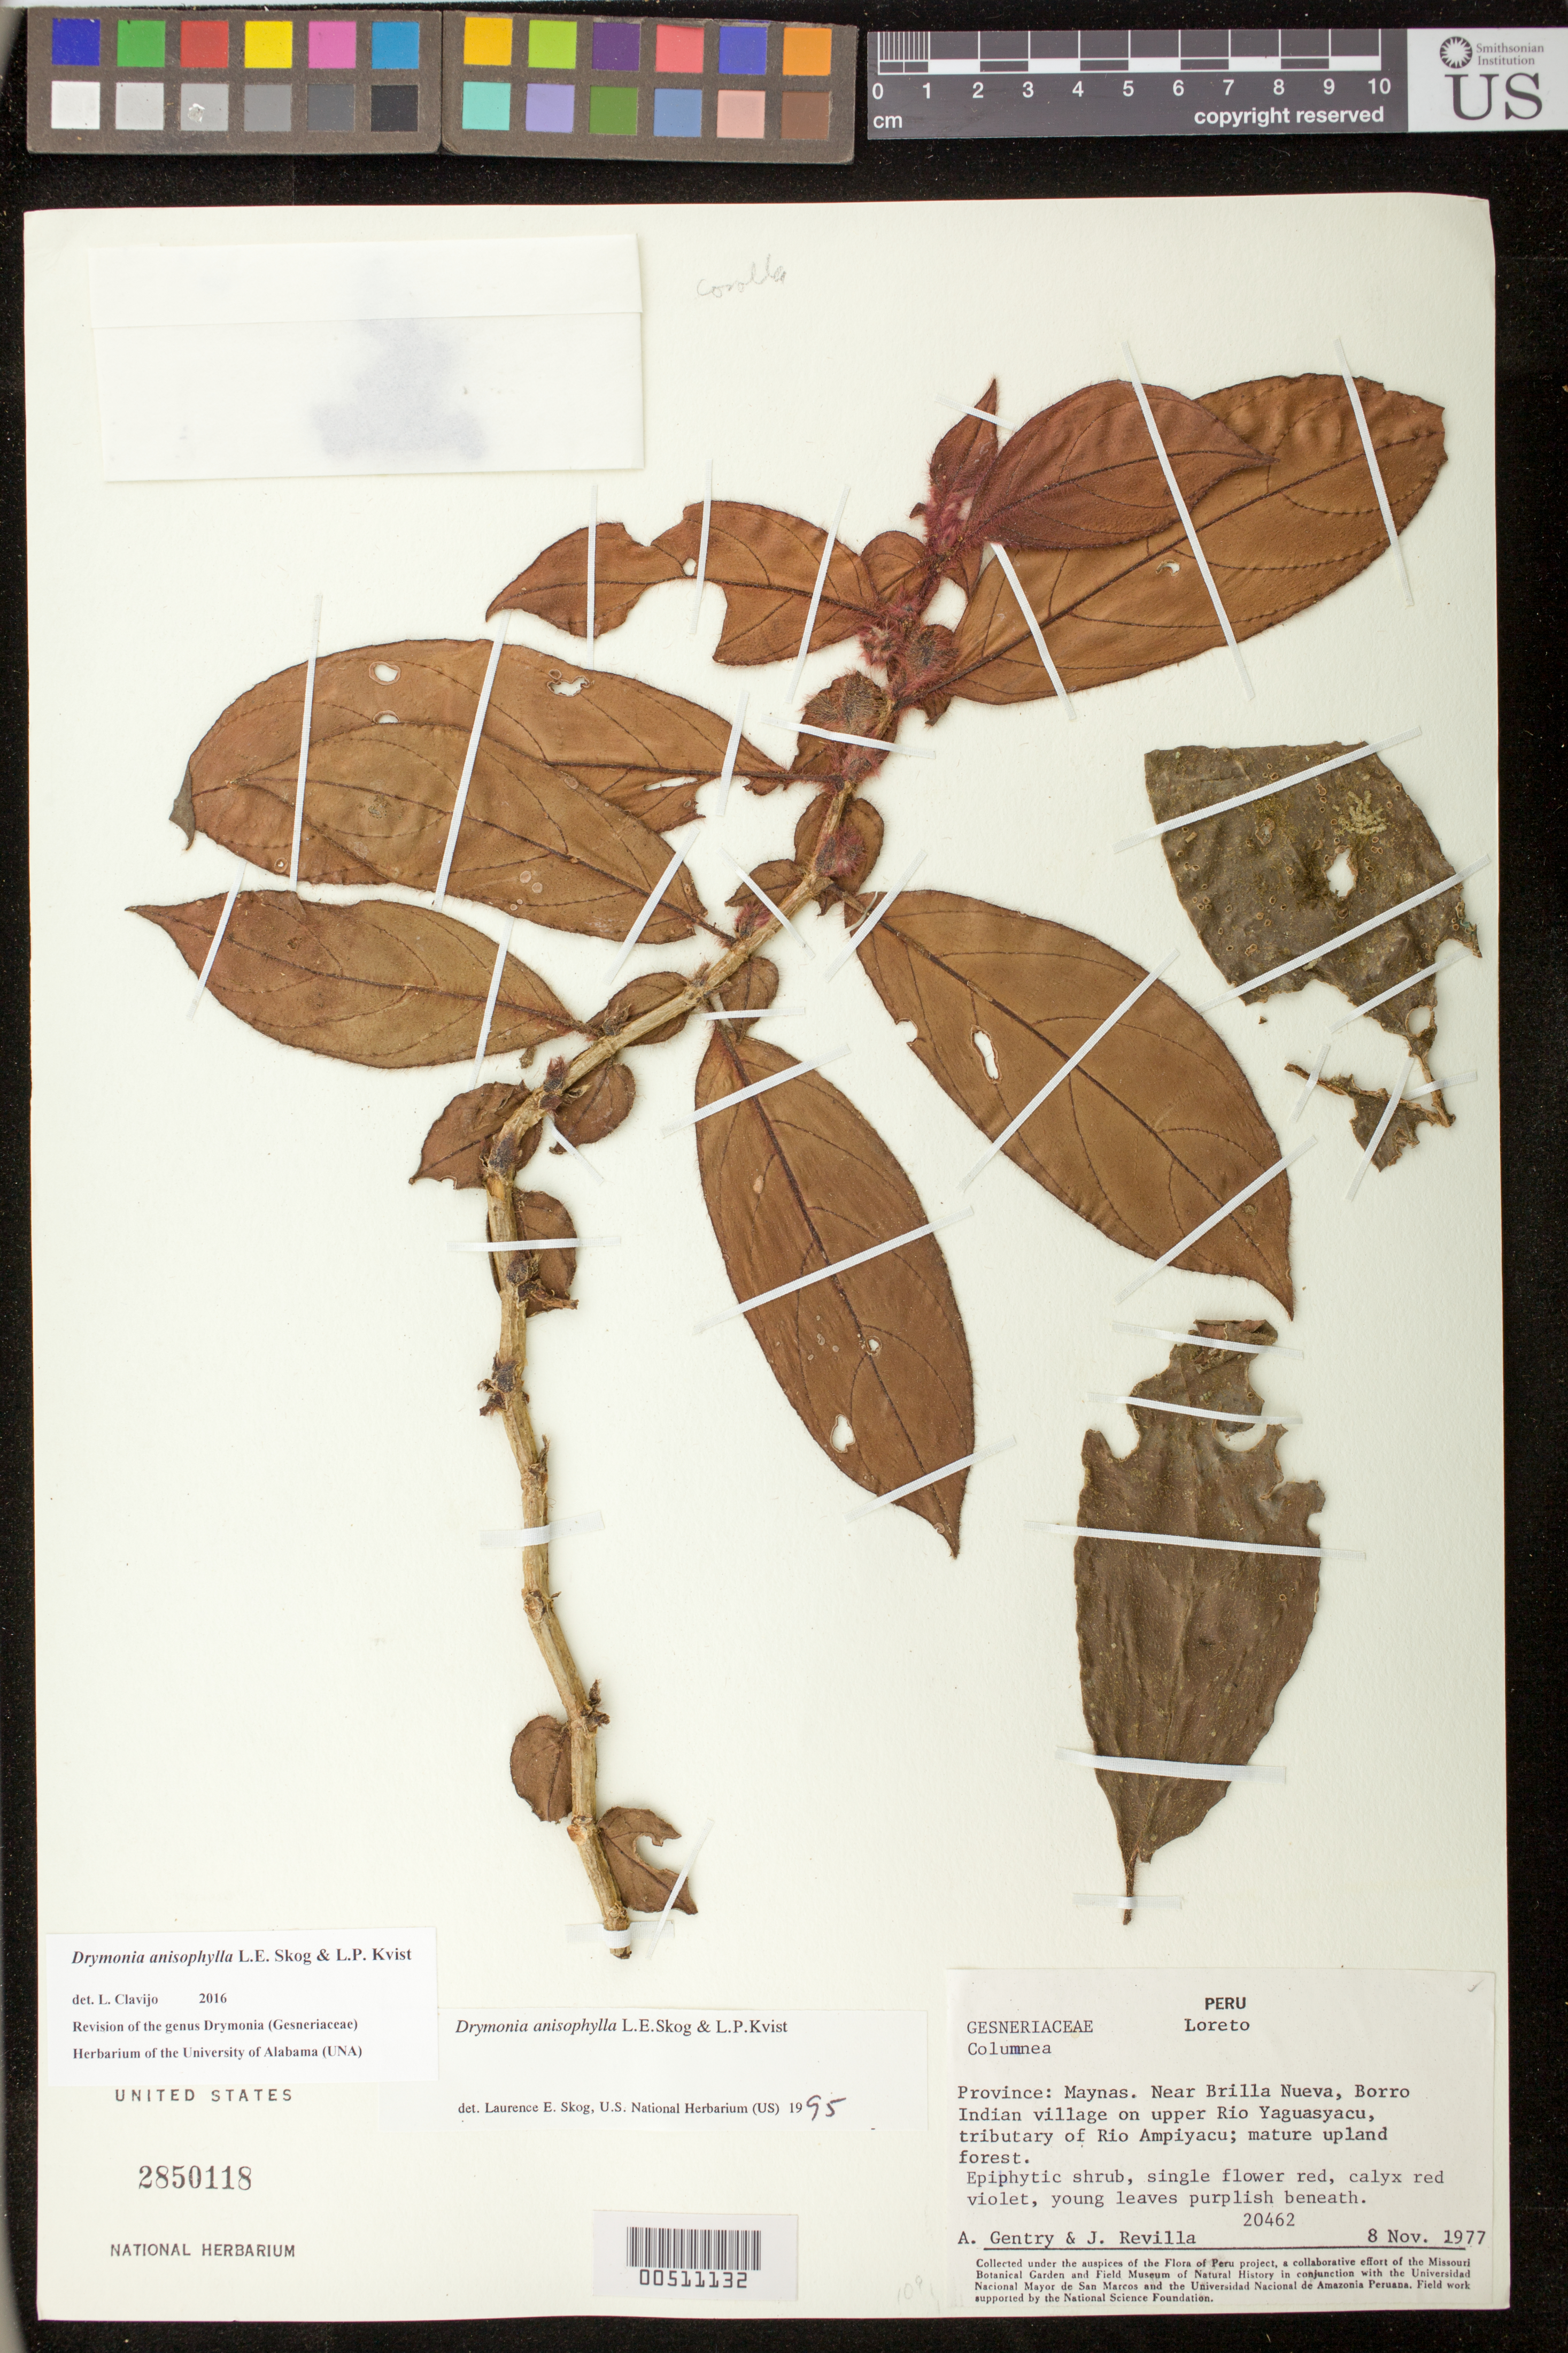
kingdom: Plantae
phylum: Tracheophyta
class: Magnoliopsida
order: Lamiales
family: Gesneriaceae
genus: Drymonia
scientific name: Drymonia anisophylla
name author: L.E. Skog & L.P. Kvist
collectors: A. H. Gentry & J. Revilla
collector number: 20462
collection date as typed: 08 Nov 1977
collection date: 1977-11-08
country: Peru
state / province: Loreto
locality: Maynas, near Brilla Nueva, Borro Indian village, upper Rio Yaguasyacu, trib of Rio Ampiyacu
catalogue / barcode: US 2850118